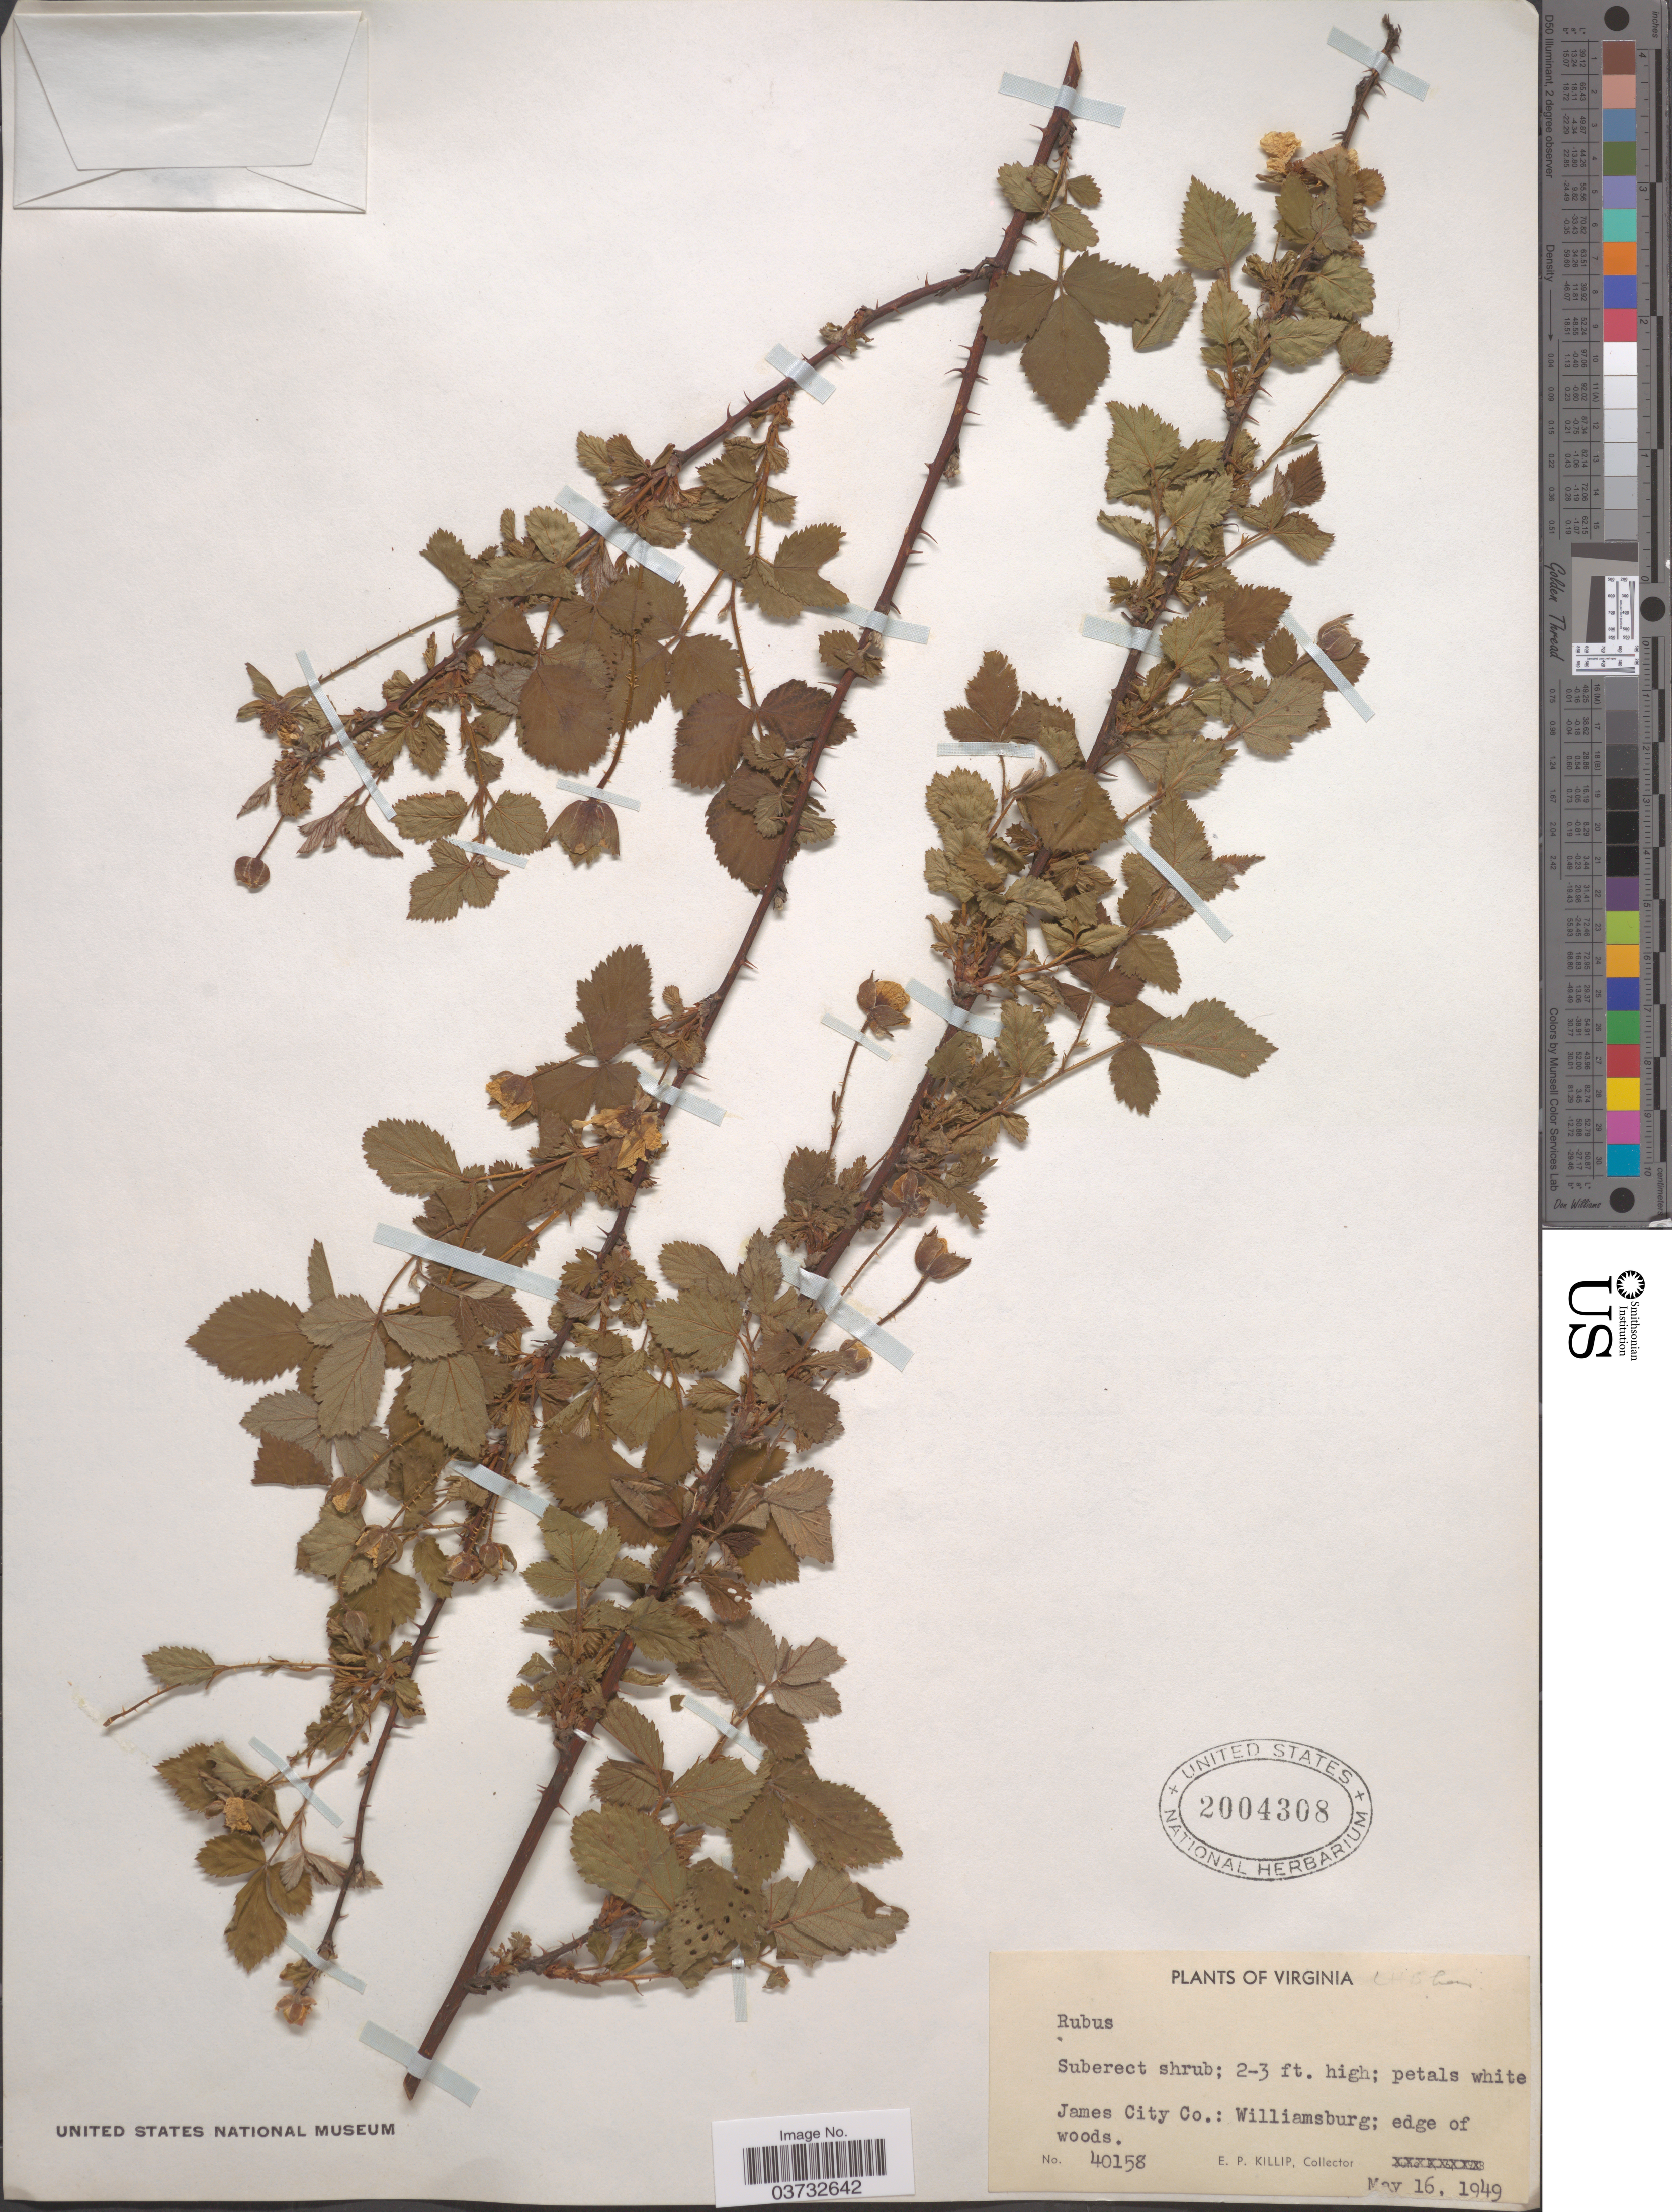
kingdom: Plantae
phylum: Tracheophyta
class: Magnoliopsida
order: Rosales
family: Rosaceae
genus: Rubus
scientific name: Rubus sp.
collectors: E. P. Killip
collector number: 40158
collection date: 1949-05-16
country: United States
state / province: Virginia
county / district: James City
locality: James City Co.: Williamsburg; edge of woods.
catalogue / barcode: US 2004308